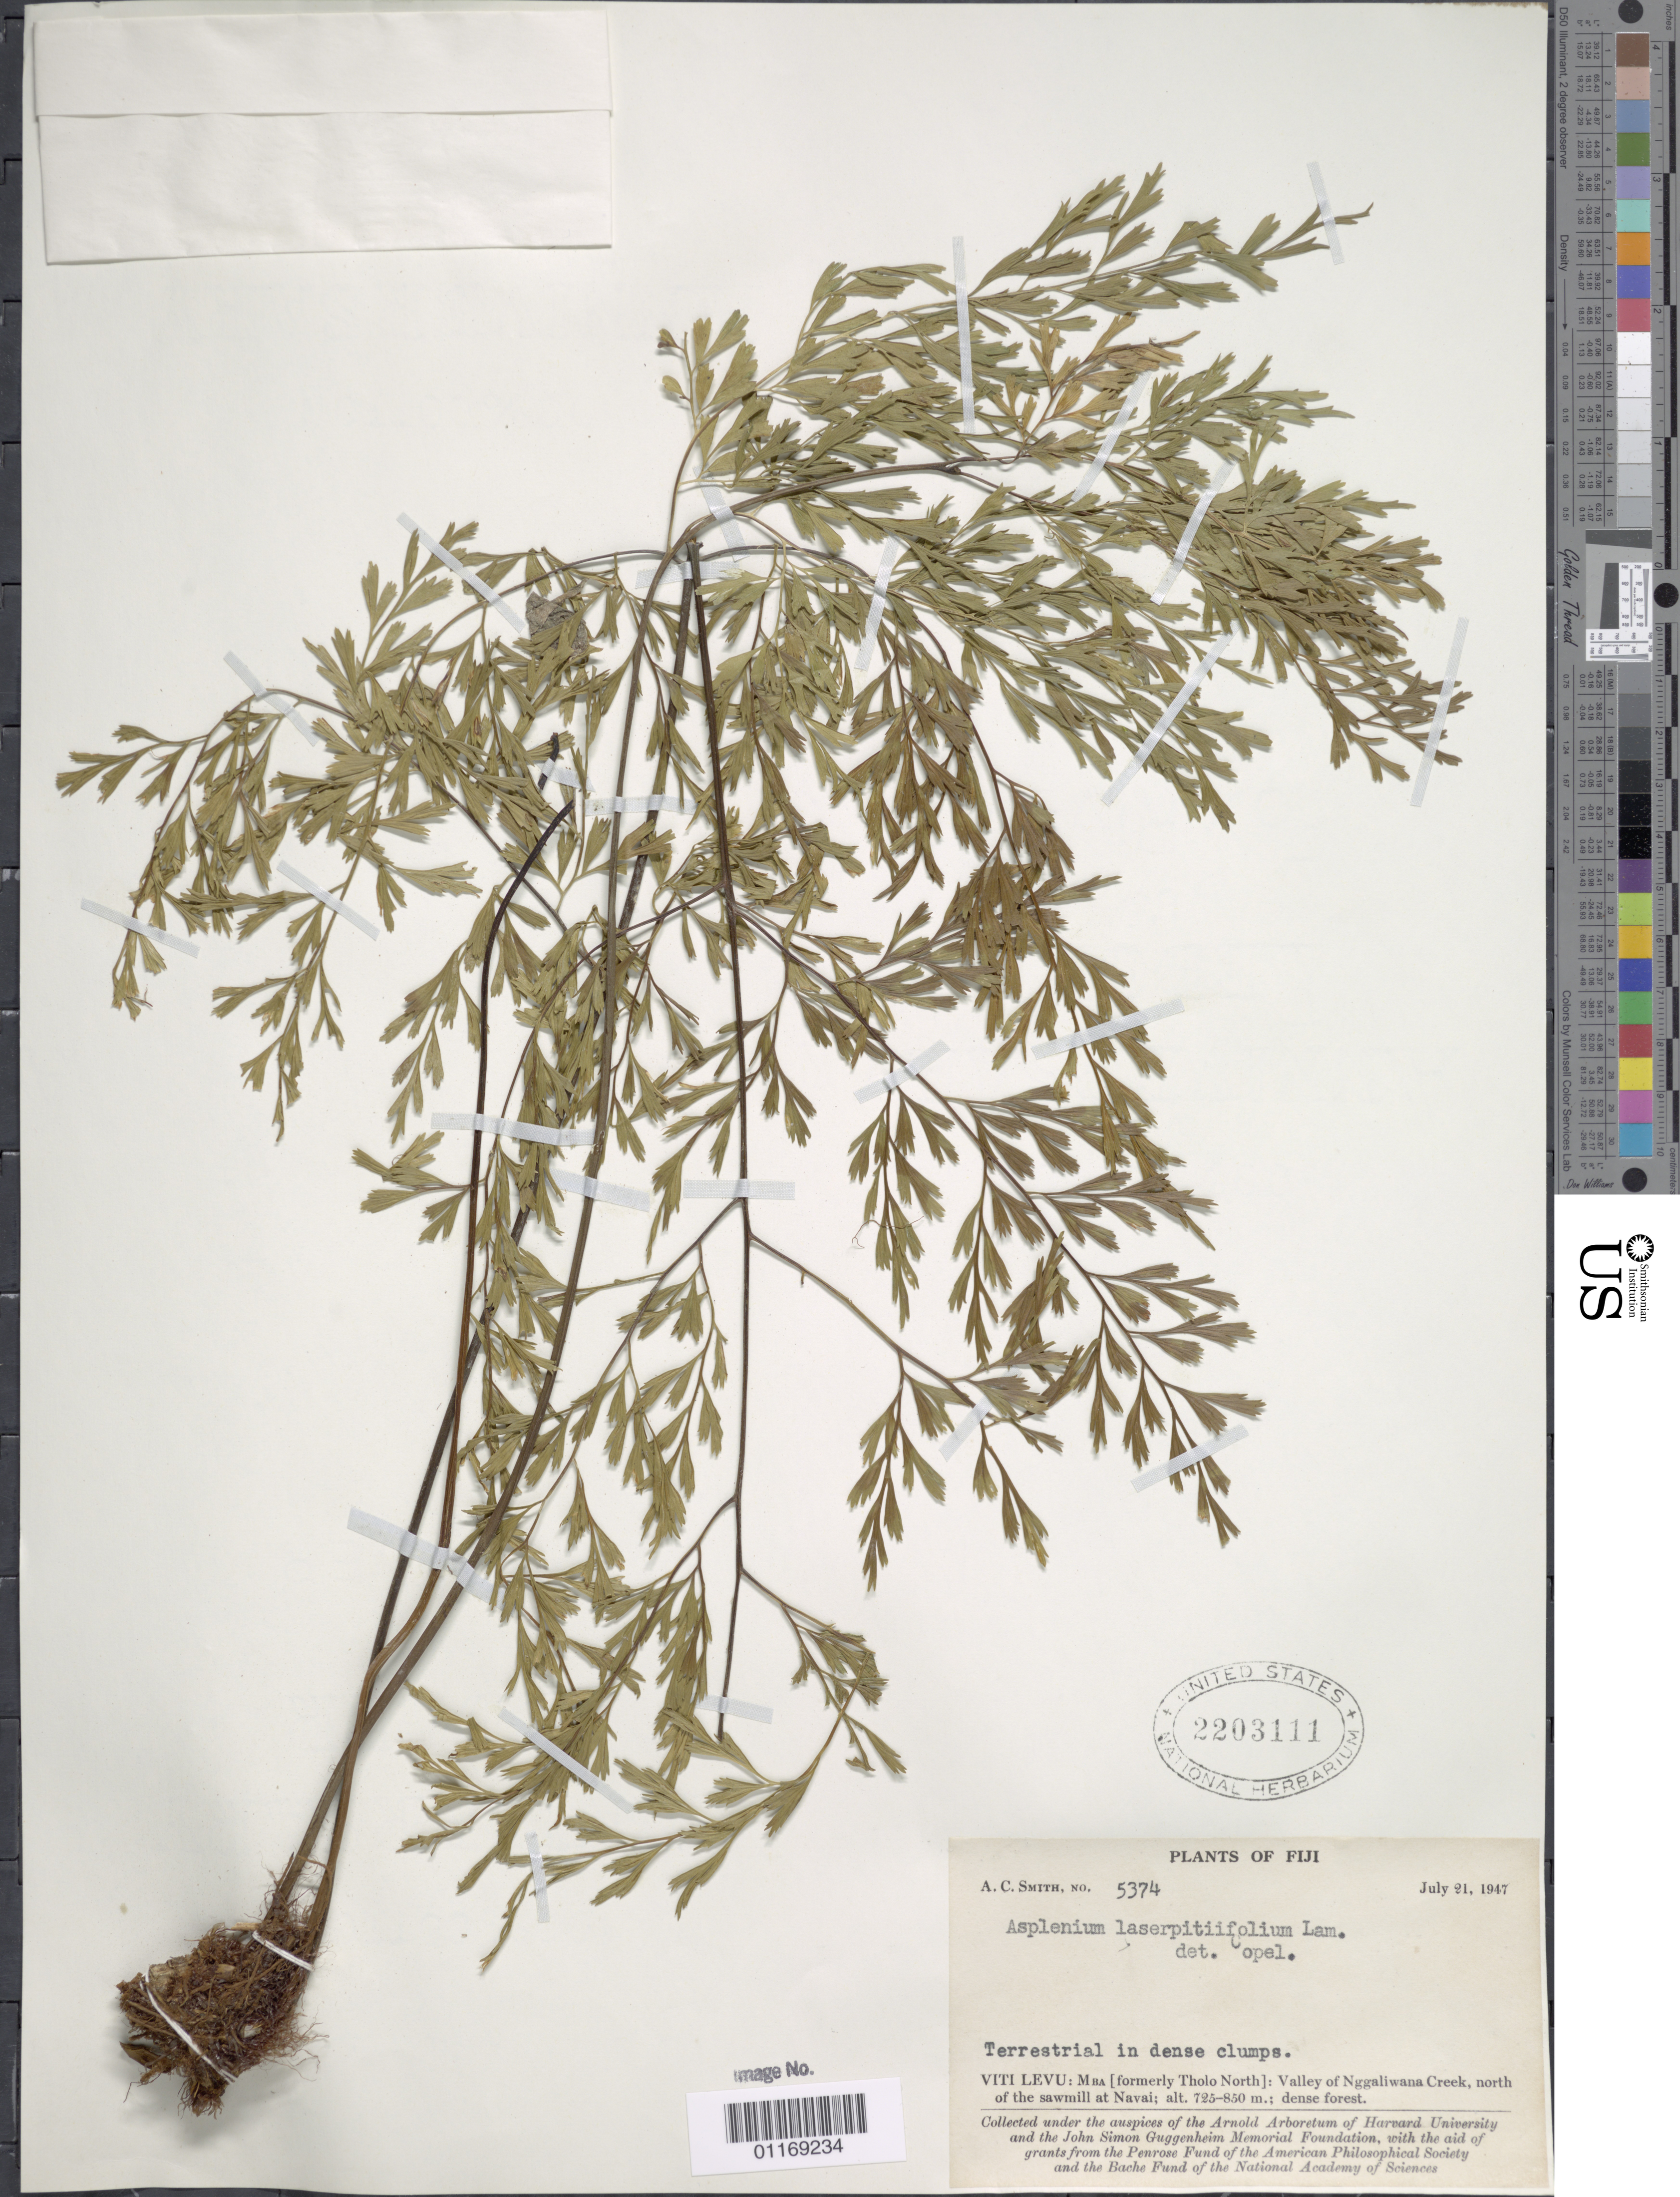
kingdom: Plantae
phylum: Tracheophyta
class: Polypodiopsida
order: Polypodiales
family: Aspleniaceae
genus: Asplenium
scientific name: Asplenium laserpitiifolium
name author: Lam.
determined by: Copeland, E. B.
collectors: A. C. Smith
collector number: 5374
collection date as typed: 21 Jul 1947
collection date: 1947-07-21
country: Fiji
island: Viti Levu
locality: MBA (formerly Tholo North); Valley of Nggaliwana Creek, north of the sawmill at Navai; dense forest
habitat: Dense forest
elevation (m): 725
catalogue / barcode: US 2203111